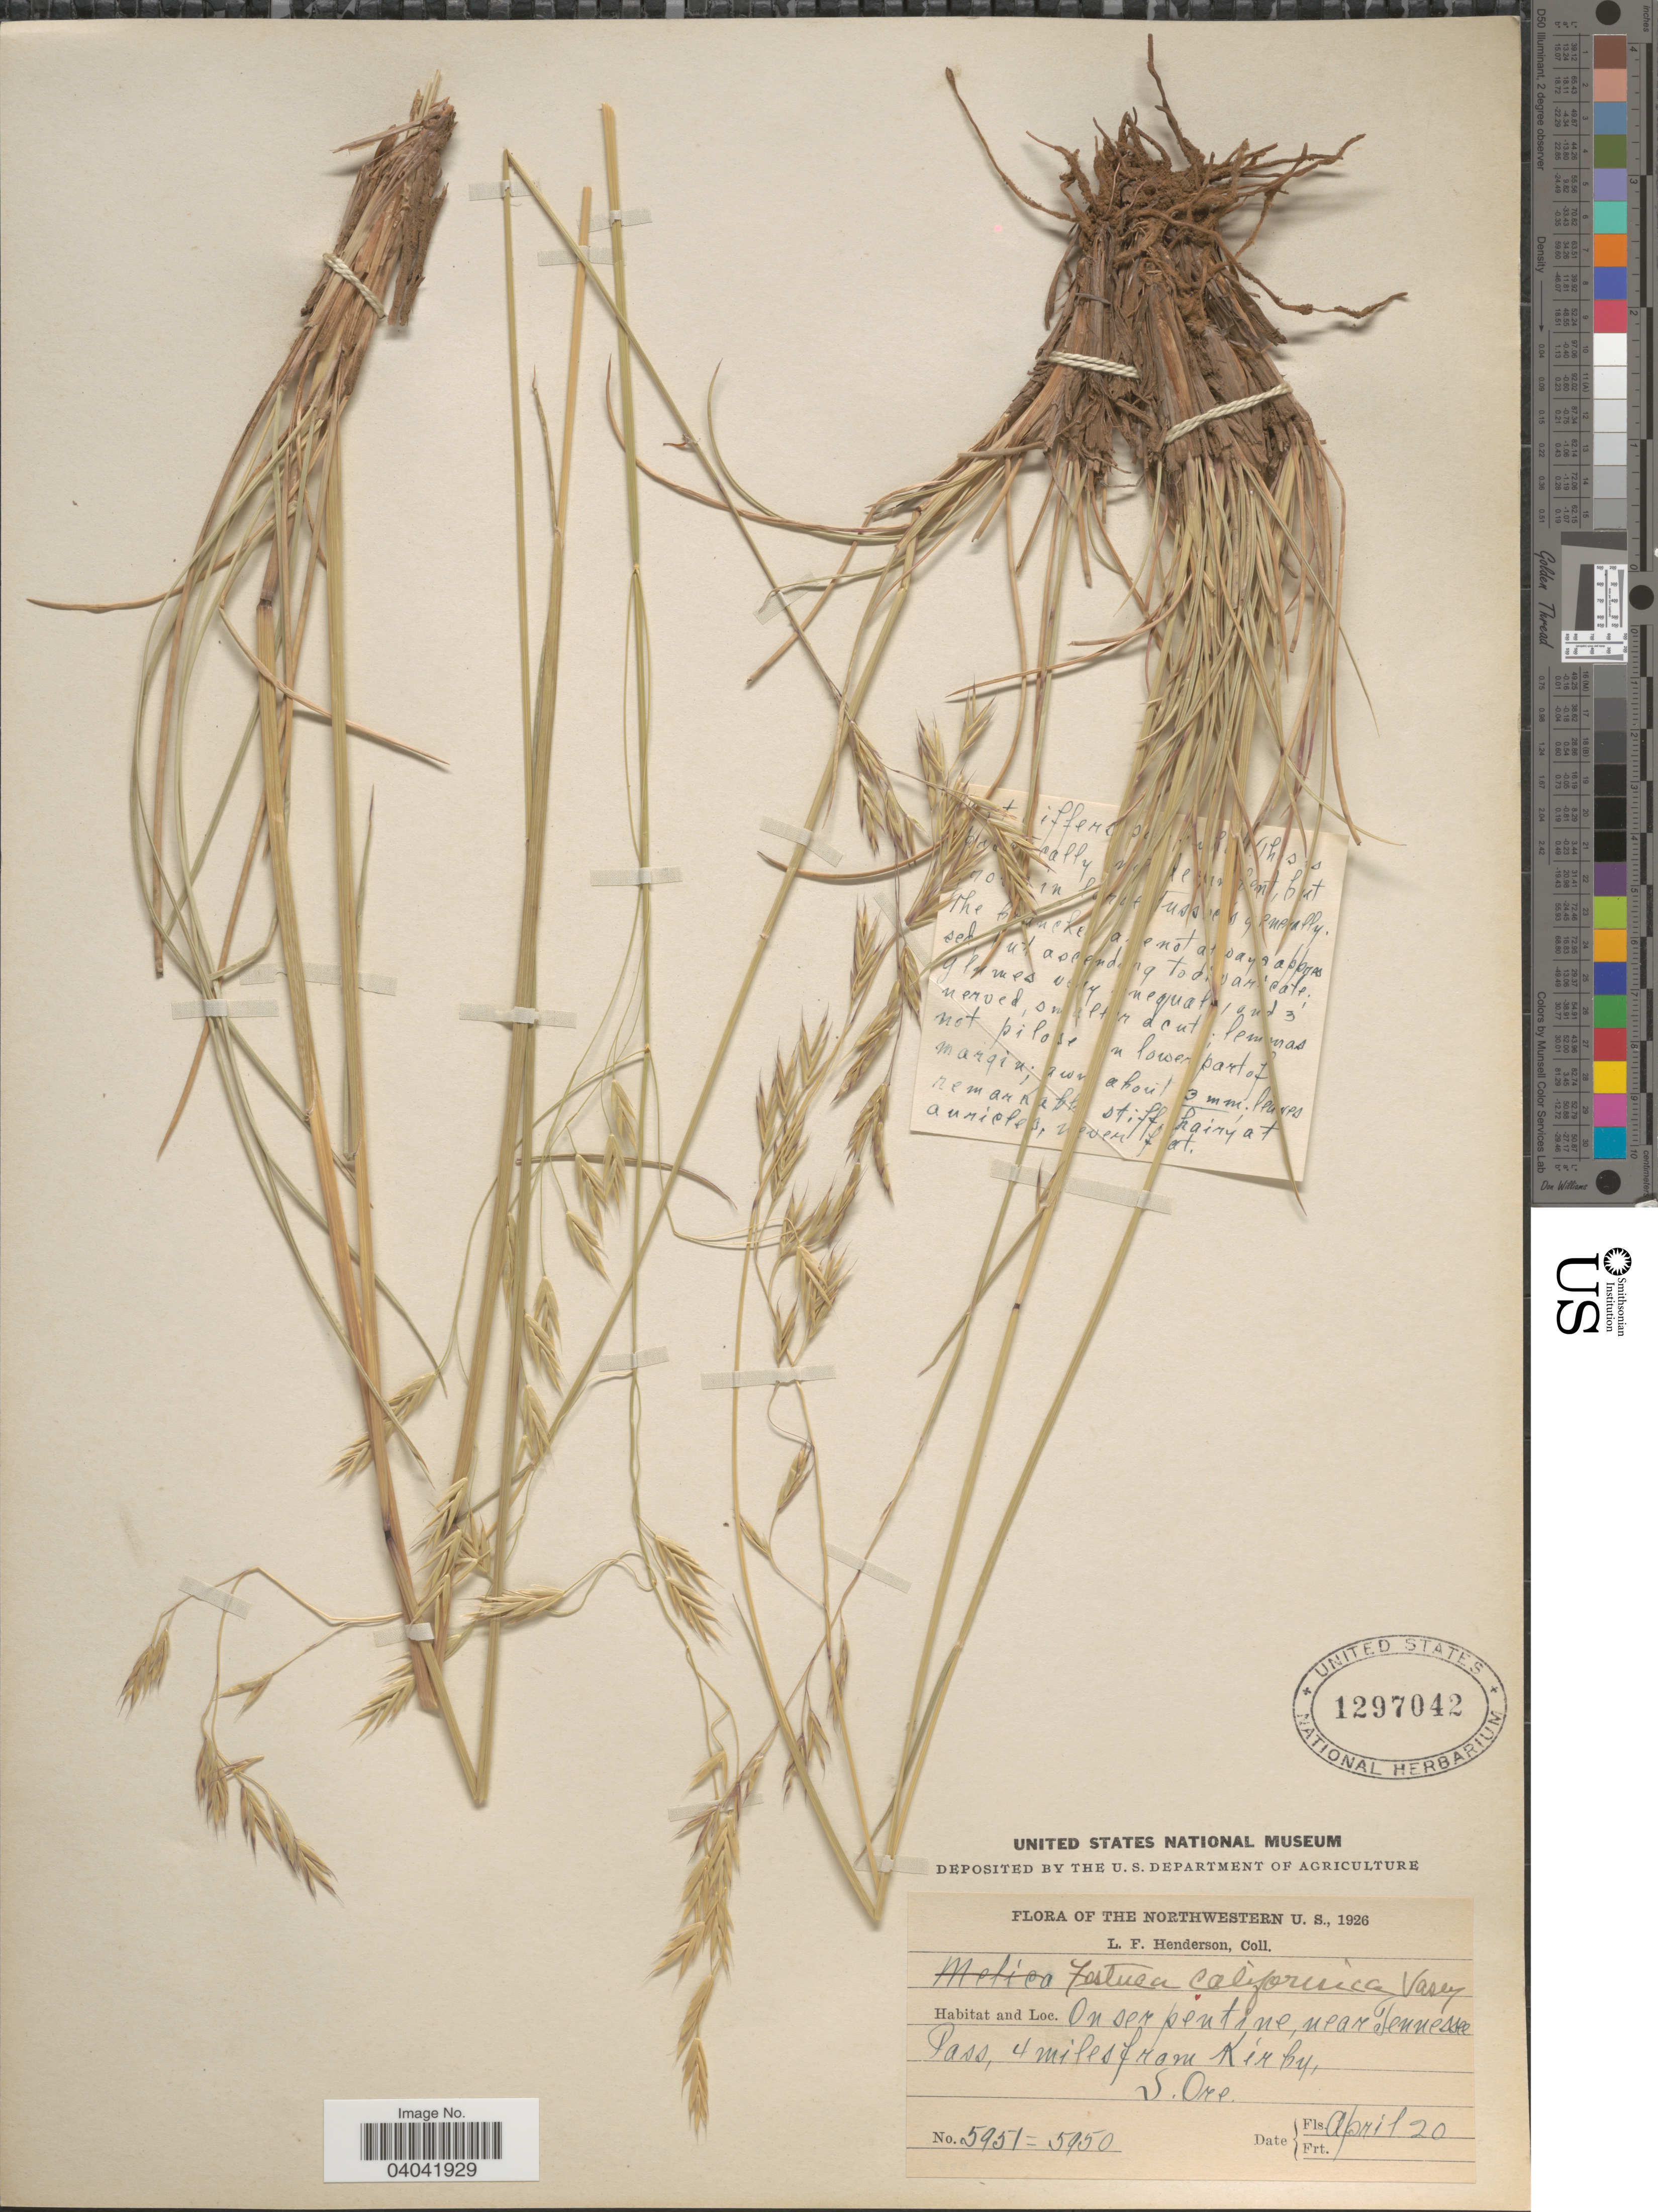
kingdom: Plantae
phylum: Tracheophyta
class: Liliopsida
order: Poales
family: Poaceae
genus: Festuca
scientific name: Festuca californica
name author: Vasey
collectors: L. Henderson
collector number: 5951=5950?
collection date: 1926-04-20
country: United States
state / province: Oregon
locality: The Northwestern U. S. On serpentine, near Tennessee Pass, 4 miles from Kirby, S.Ore.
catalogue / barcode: US 1297042